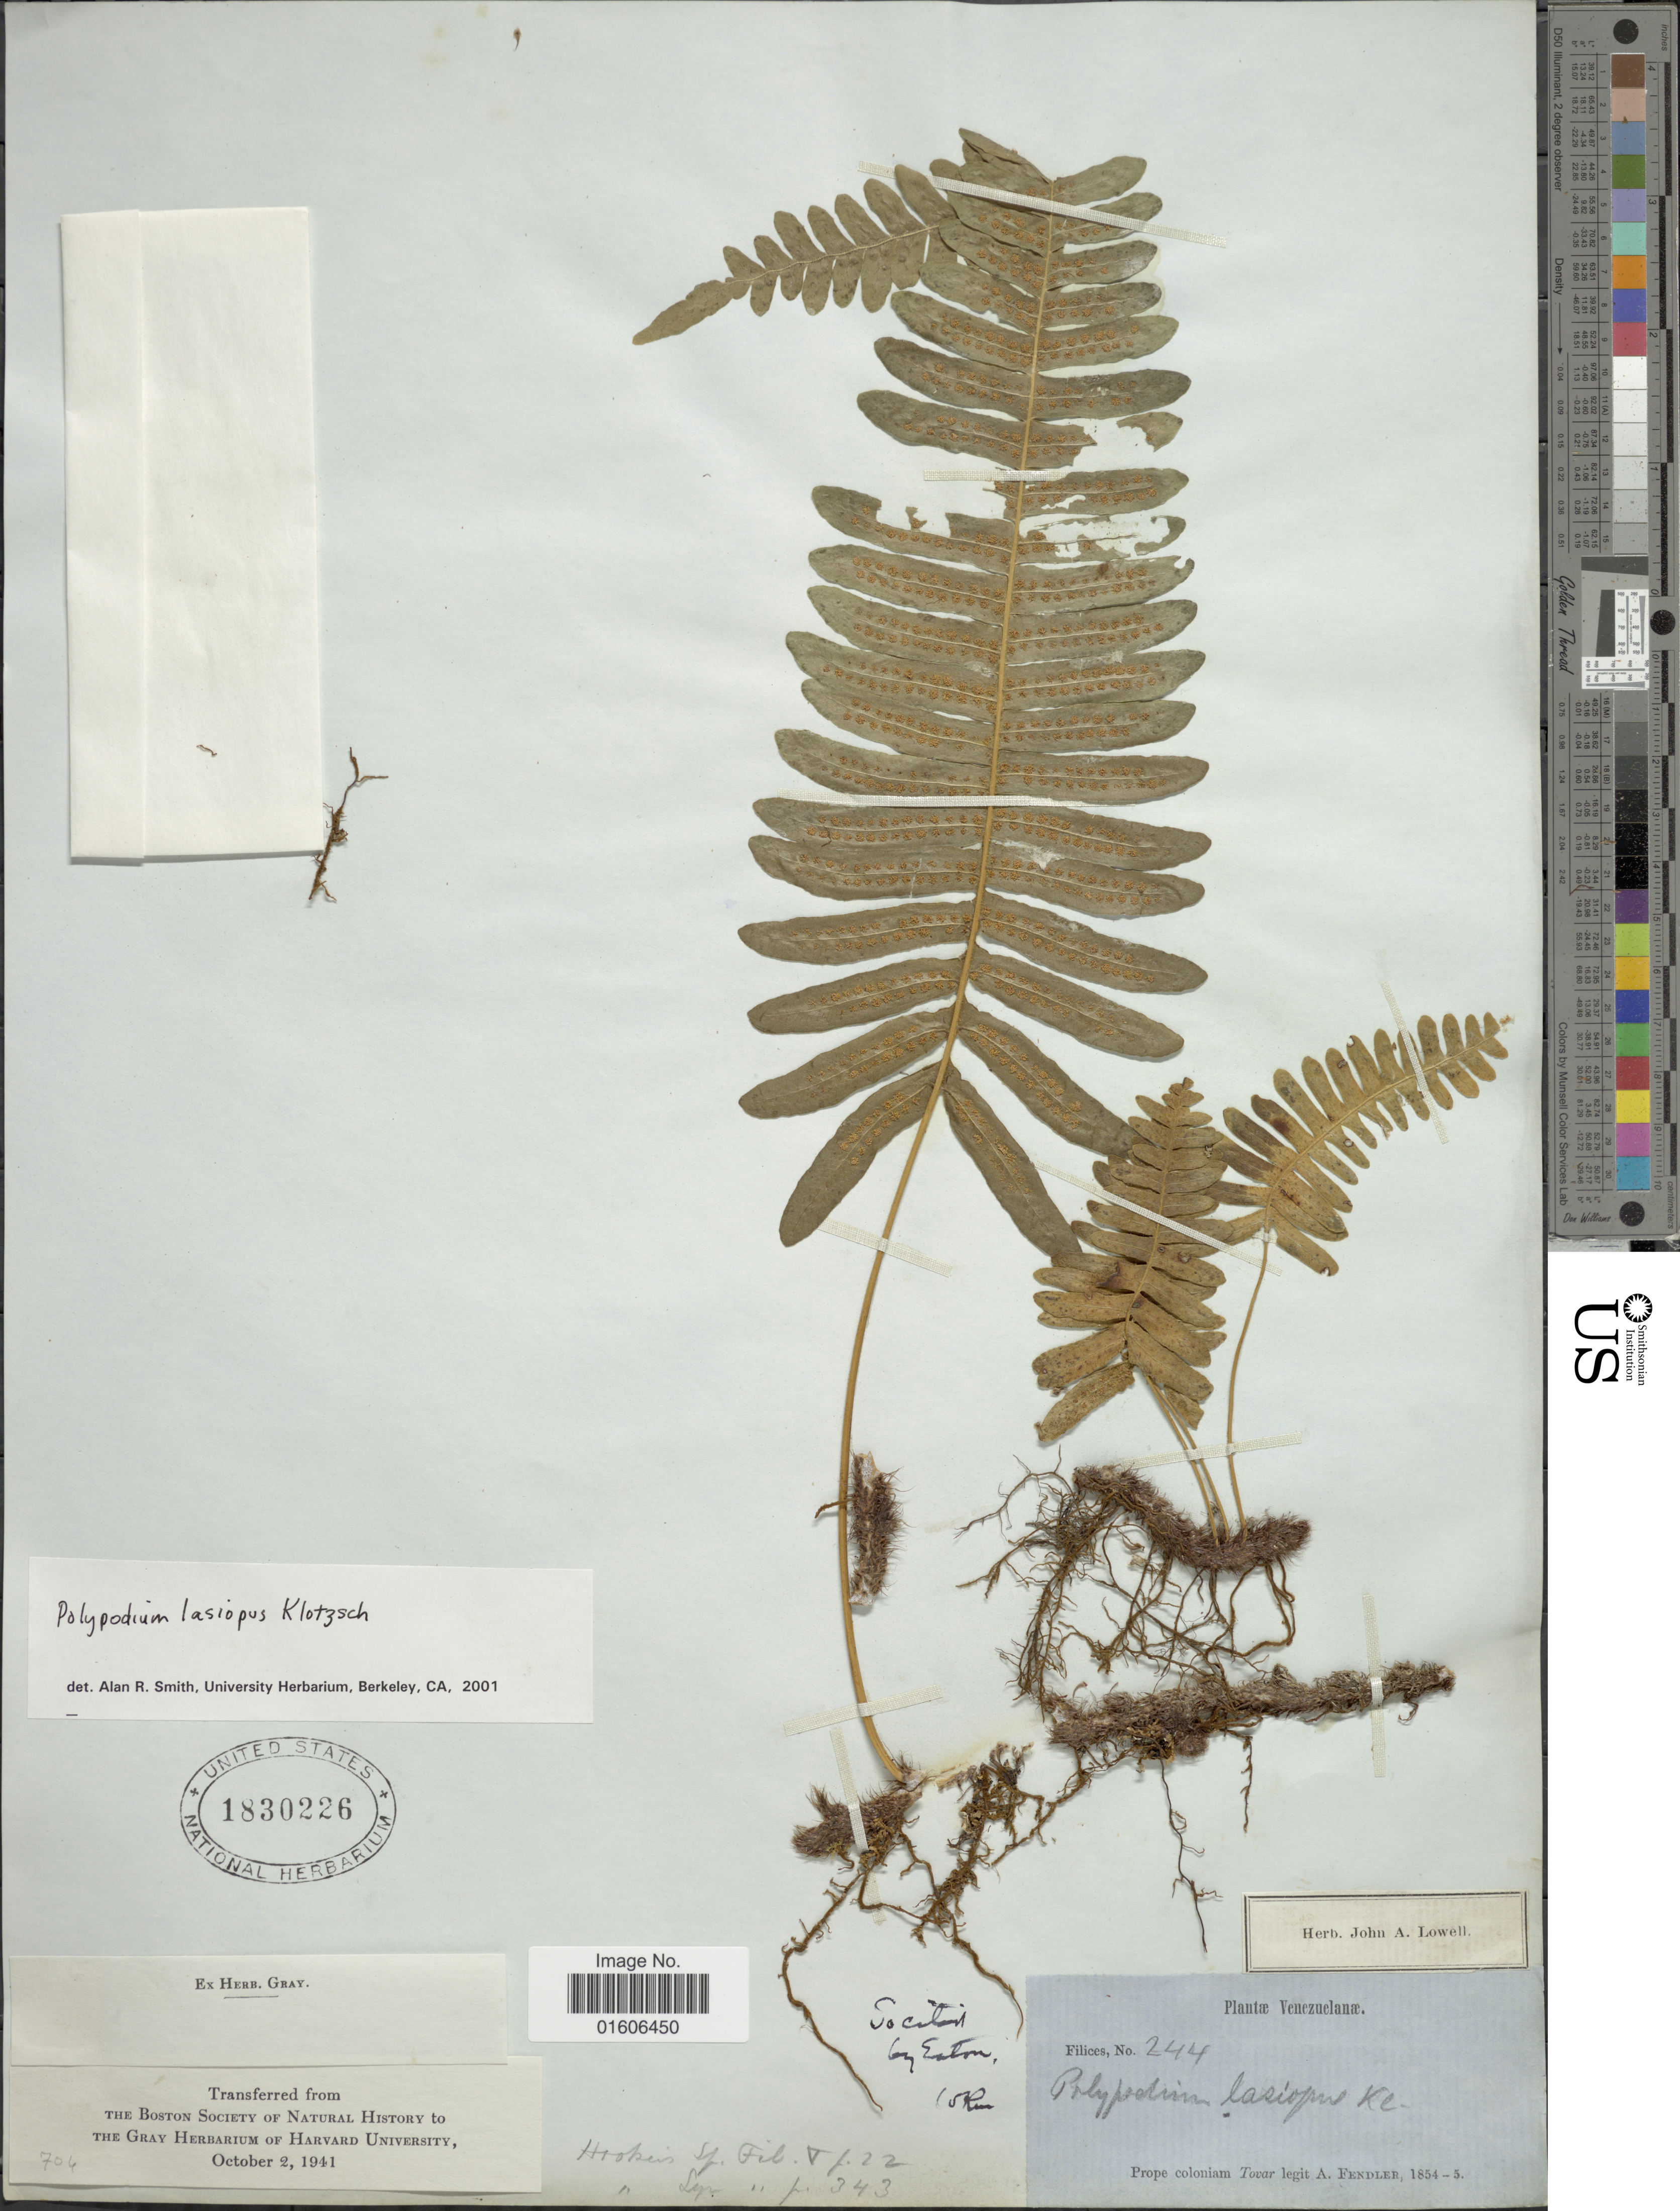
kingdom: Plantae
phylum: Tracheophyta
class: Polypodiopsida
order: Polypodiales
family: Polypodiaceae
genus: Serpocaulon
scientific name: Serpocaulon lasiopus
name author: (Klotzsch) A.R. Sm.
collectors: A. Fendler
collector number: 244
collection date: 1854/1855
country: Venezuela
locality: Prope coloniam Tovar.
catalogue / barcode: US 1830226